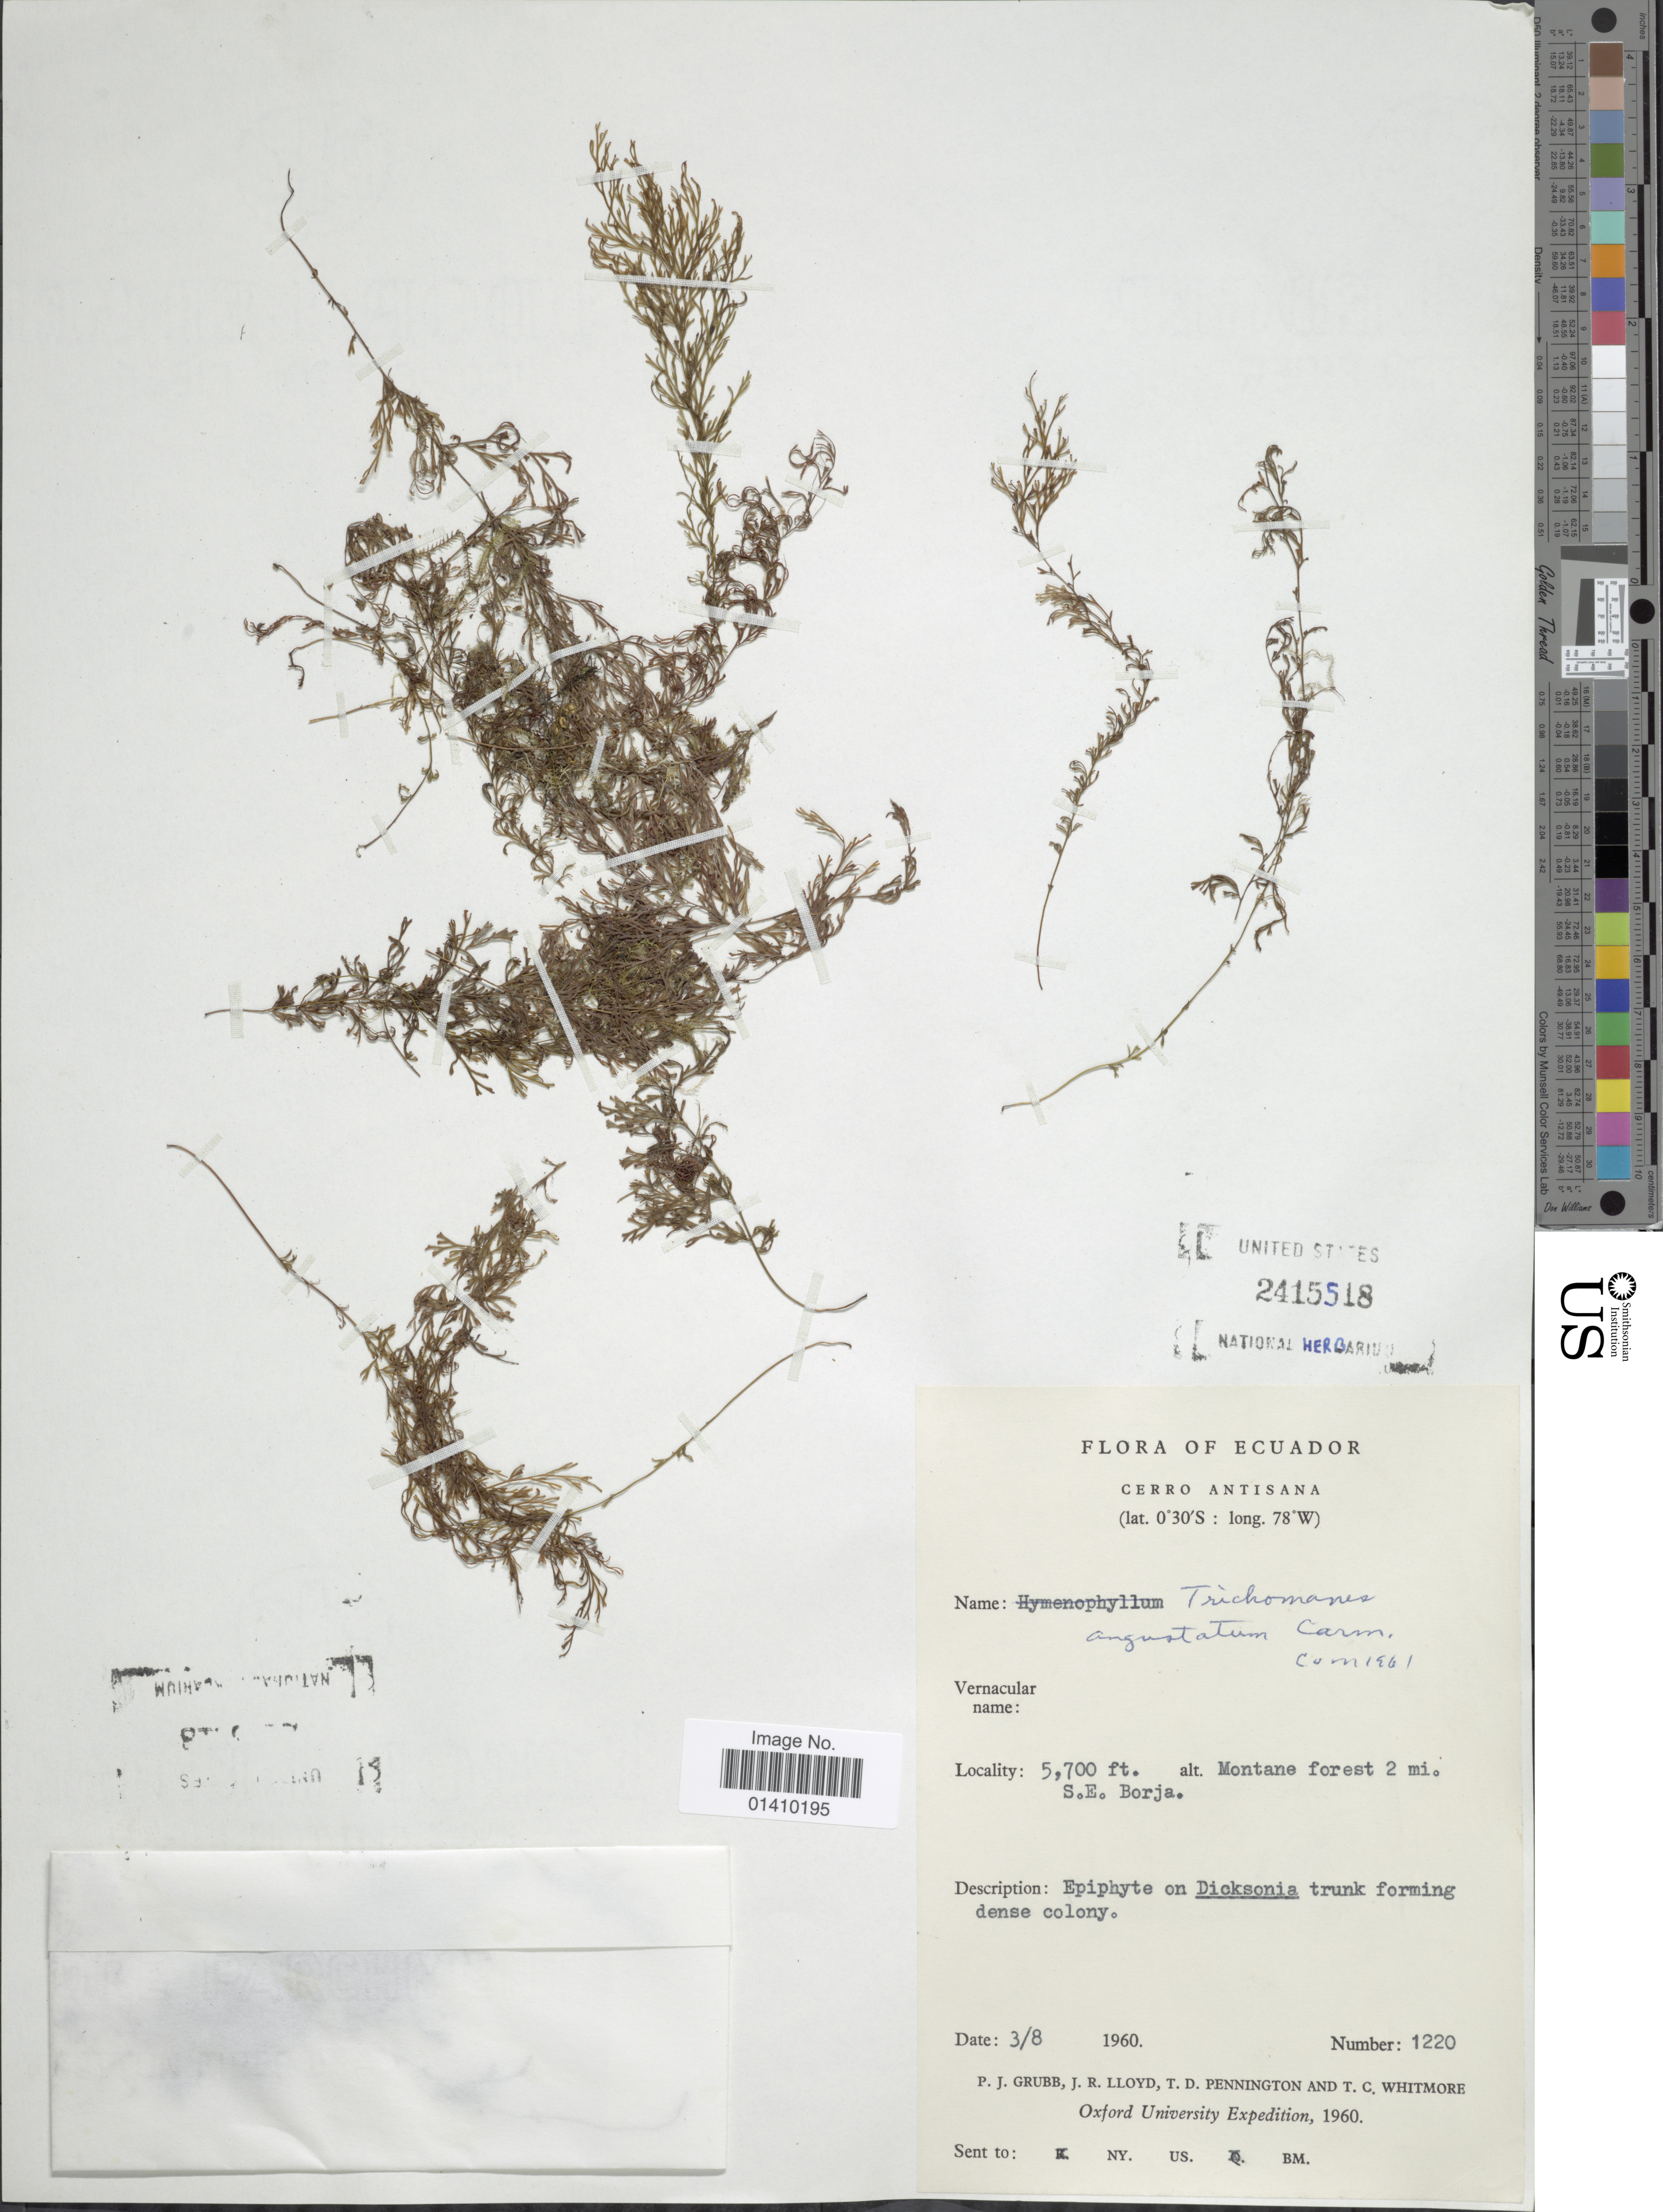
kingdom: Plantae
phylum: Tracheophyta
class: Polypodiopsida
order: Hymenophyllales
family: Hymenophyllaceae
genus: Polyphlebium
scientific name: Polyphlebium tenerum (A. Spreng.) comb. ined., 2015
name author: (A. Spreng.)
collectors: P. J. Grubb, J. R. Lloyd, T. D. Pennington & T. C. Whitmore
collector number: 1220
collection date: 1960-08-03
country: Ecuador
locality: Cerro Antisana. Montane forest 2 mi. S. E. Borja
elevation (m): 1737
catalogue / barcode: US 2415518